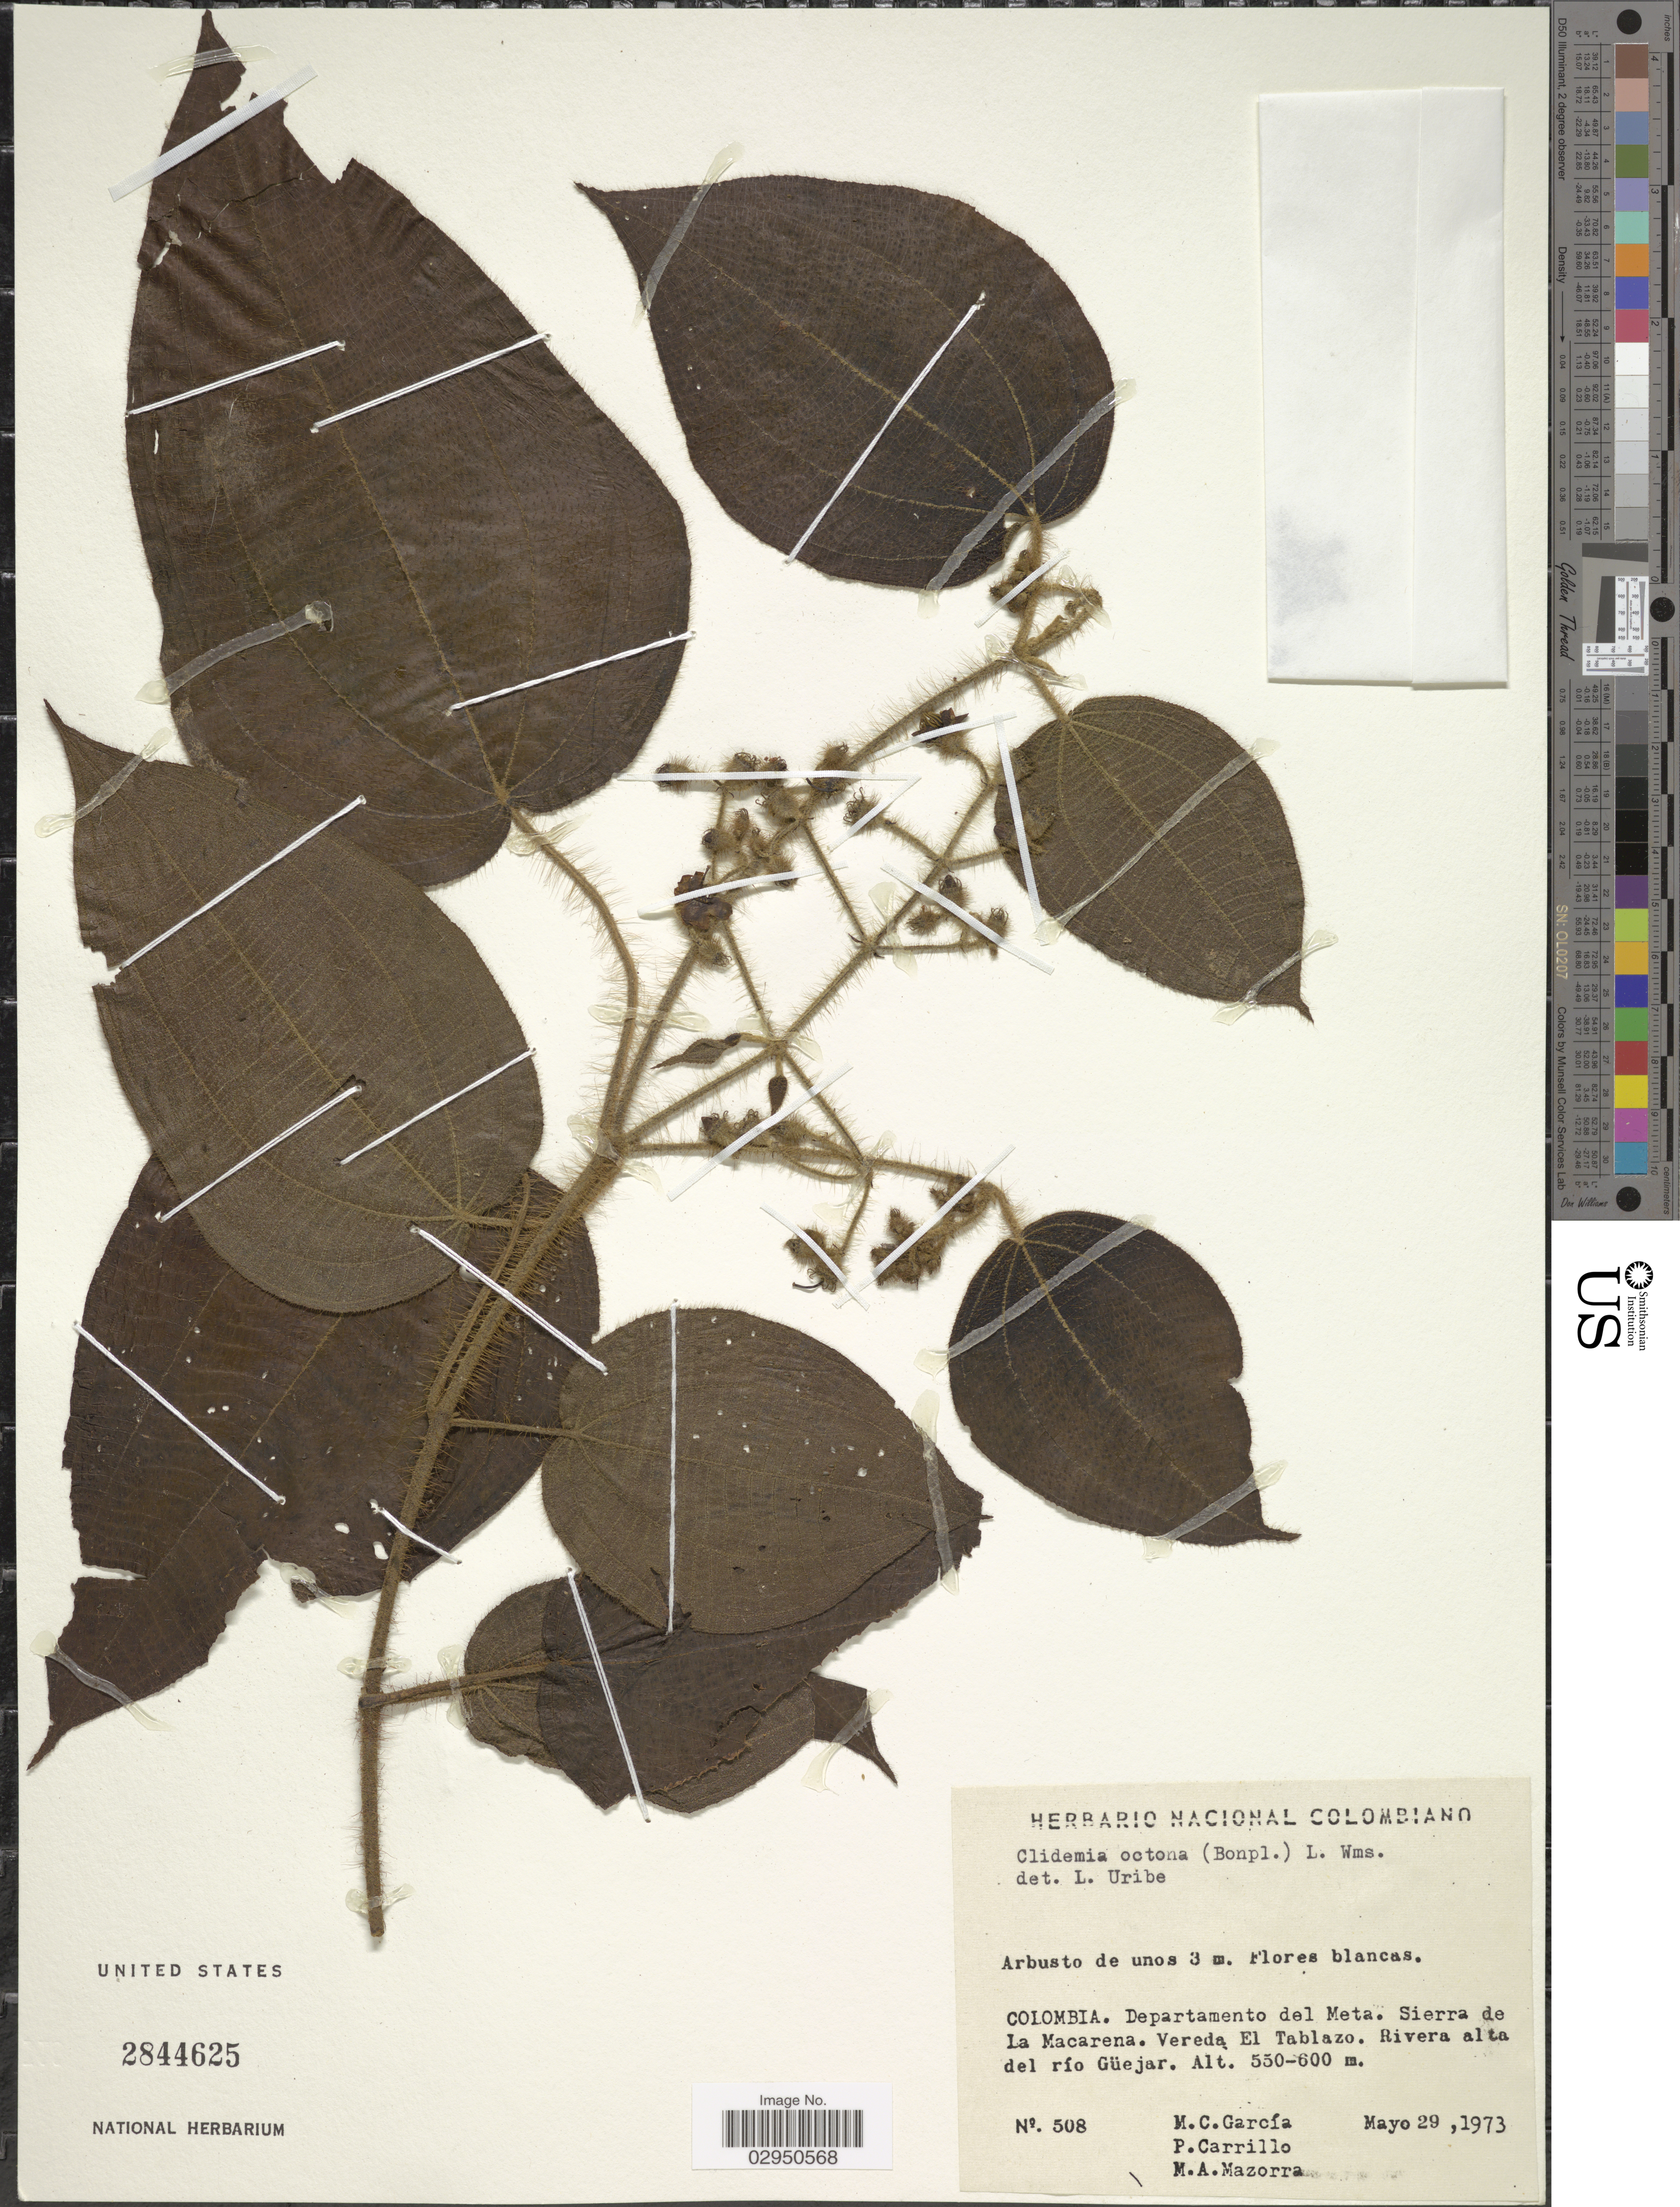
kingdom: Plantae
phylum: Tracheophyta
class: Magnoliopsida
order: Myrtales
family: Melastomataceae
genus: Clidemia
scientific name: Clidemia octona subsp. octona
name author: (Bonpl.) L.O. Williams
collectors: M. C. García, P. Carrillo & M. Mazorra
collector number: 508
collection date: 1973-05-29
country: Colombia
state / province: Meta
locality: Departamento del Meta. Sierra de La Macarena. Vereda El Tablazo. Rivera alta del río Güejar.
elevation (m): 550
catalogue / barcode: US 2844625